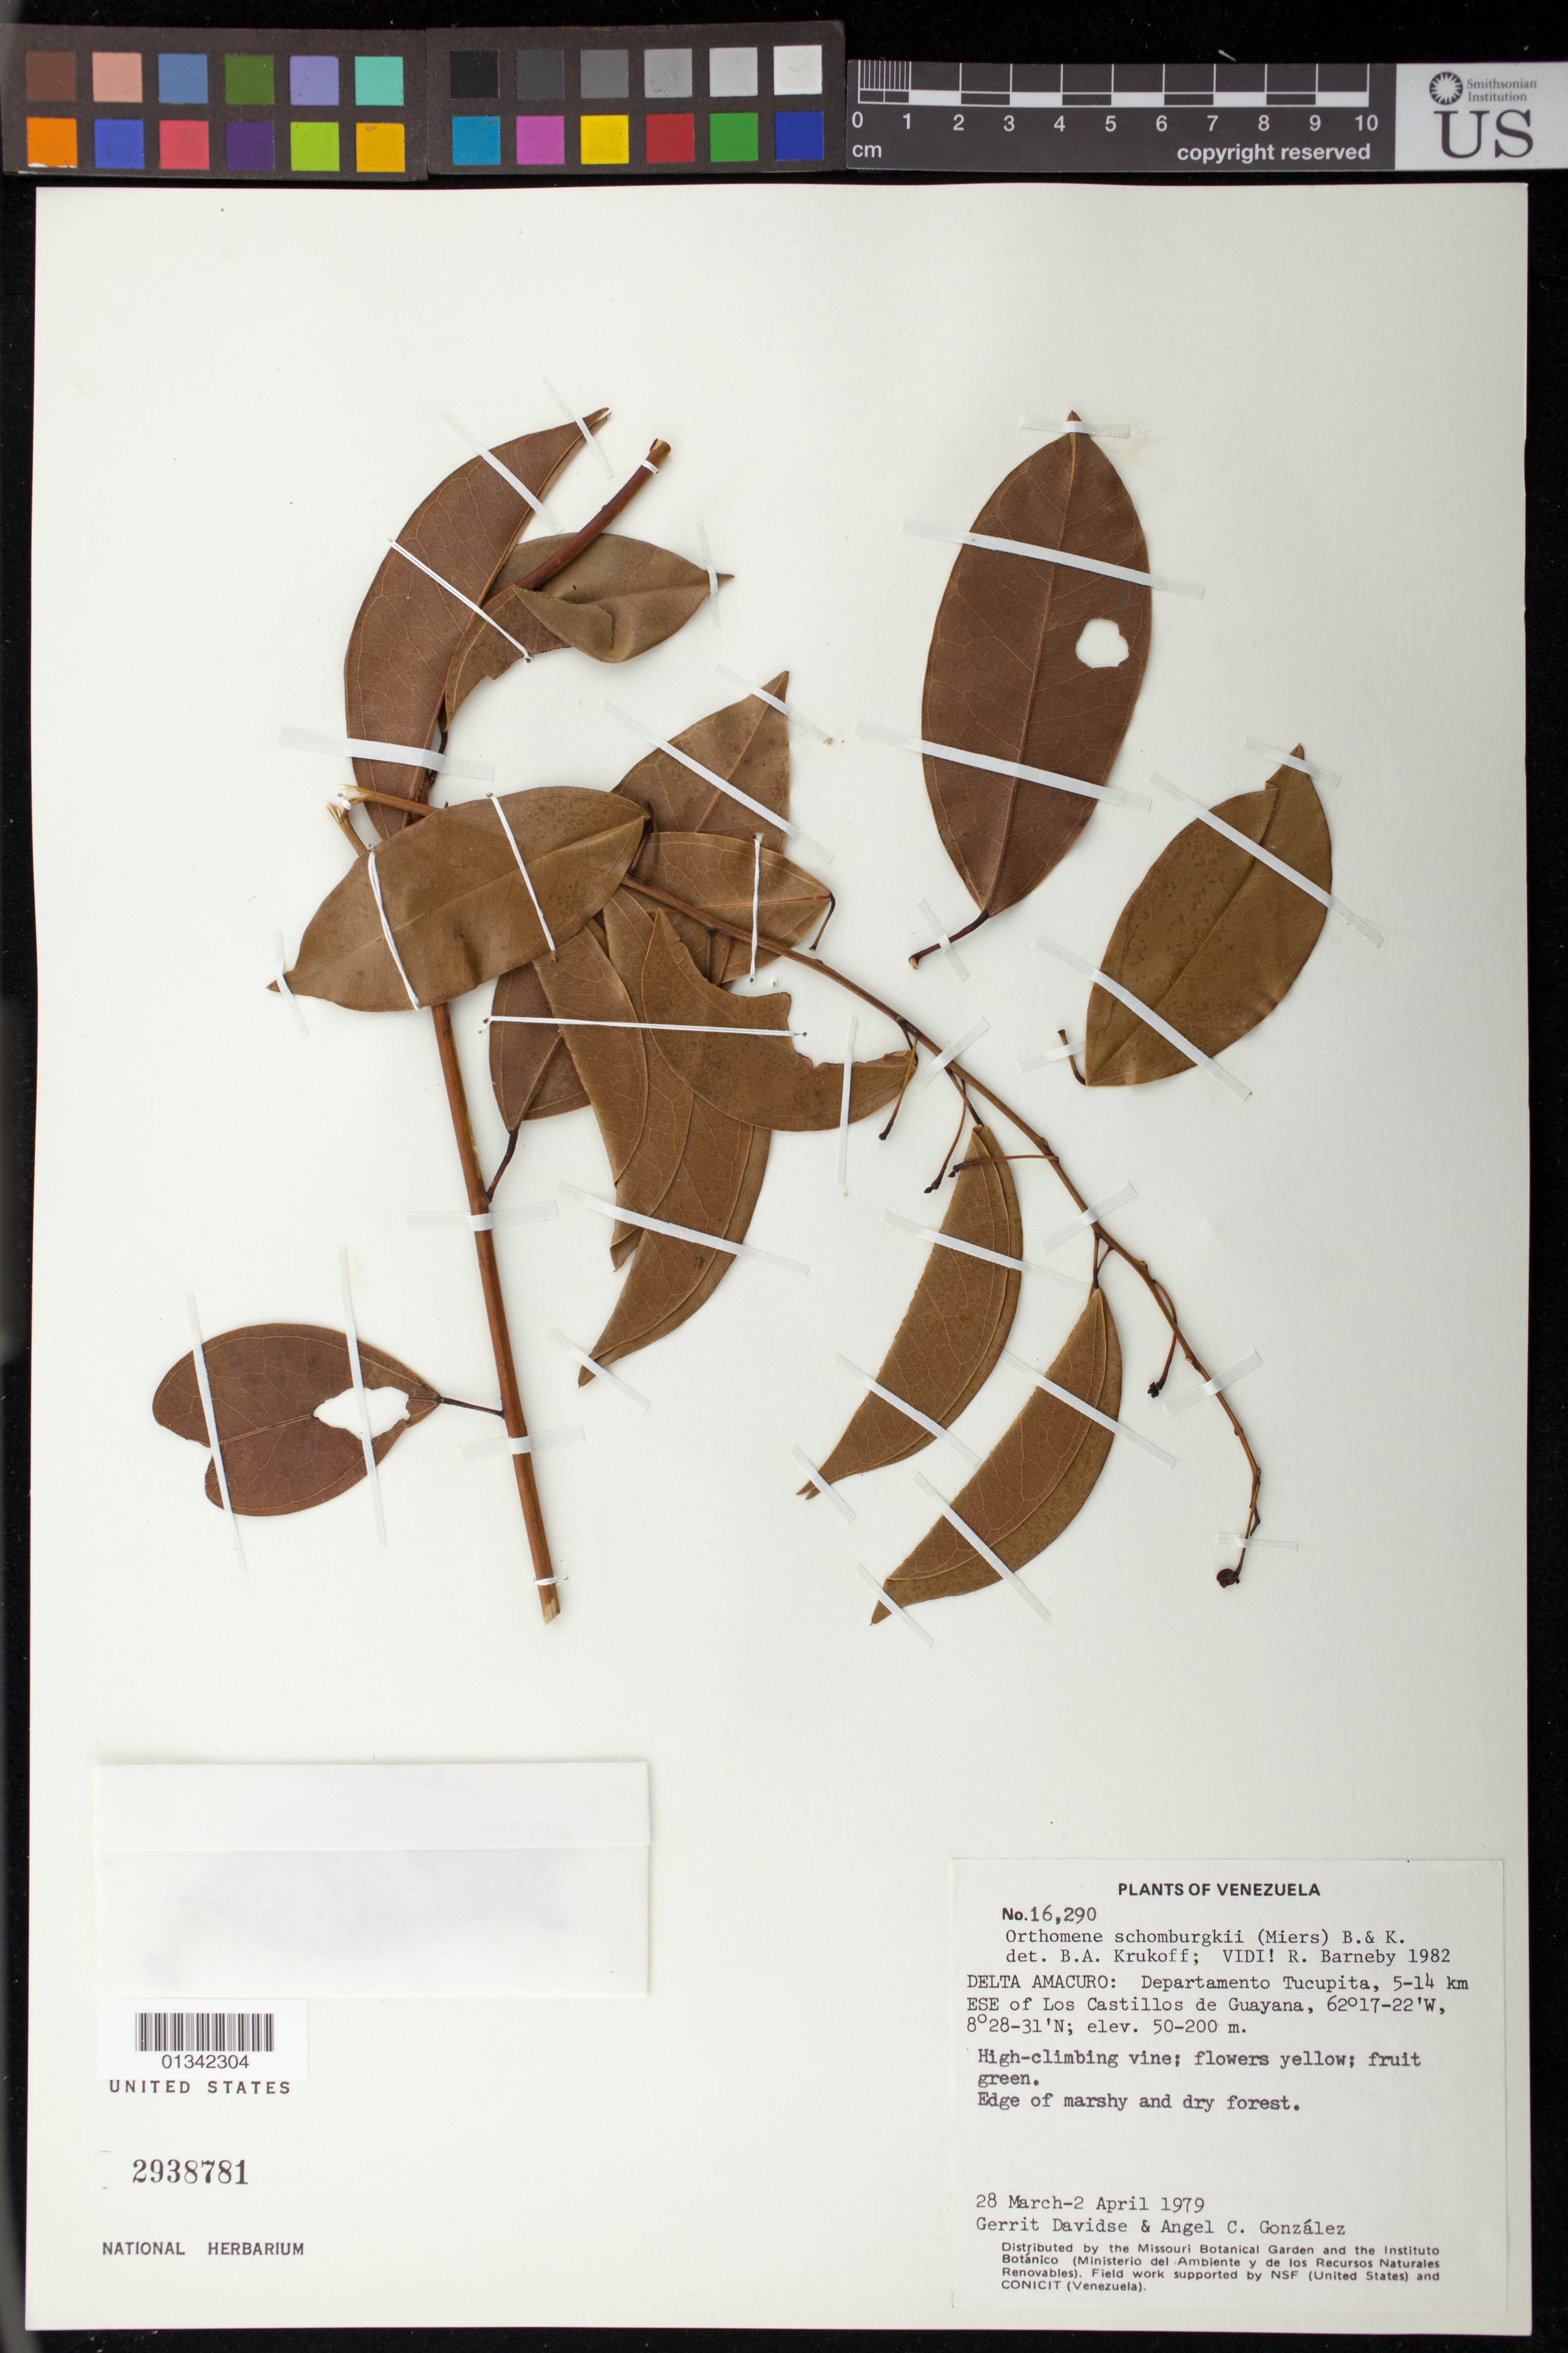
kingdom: Plantae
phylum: Tracheophyta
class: Magnoliopsida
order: Ranunculales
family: Menispermaceae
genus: Anomospermum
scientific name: Anomospermum schomburgkii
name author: Miers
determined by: Strong, Mark T., (BOT), Smithsonian Institution - National Museum of Natural History (UNITED STATES)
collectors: G. Davidse & A. C. González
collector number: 16290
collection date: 1979-03-28/1979-04-02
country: Venezuela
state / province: Delta Amacuro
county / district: Tucupita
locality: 5-14km ESE of Los Castillos de Guayana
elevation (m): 50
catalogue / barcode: US 2938781